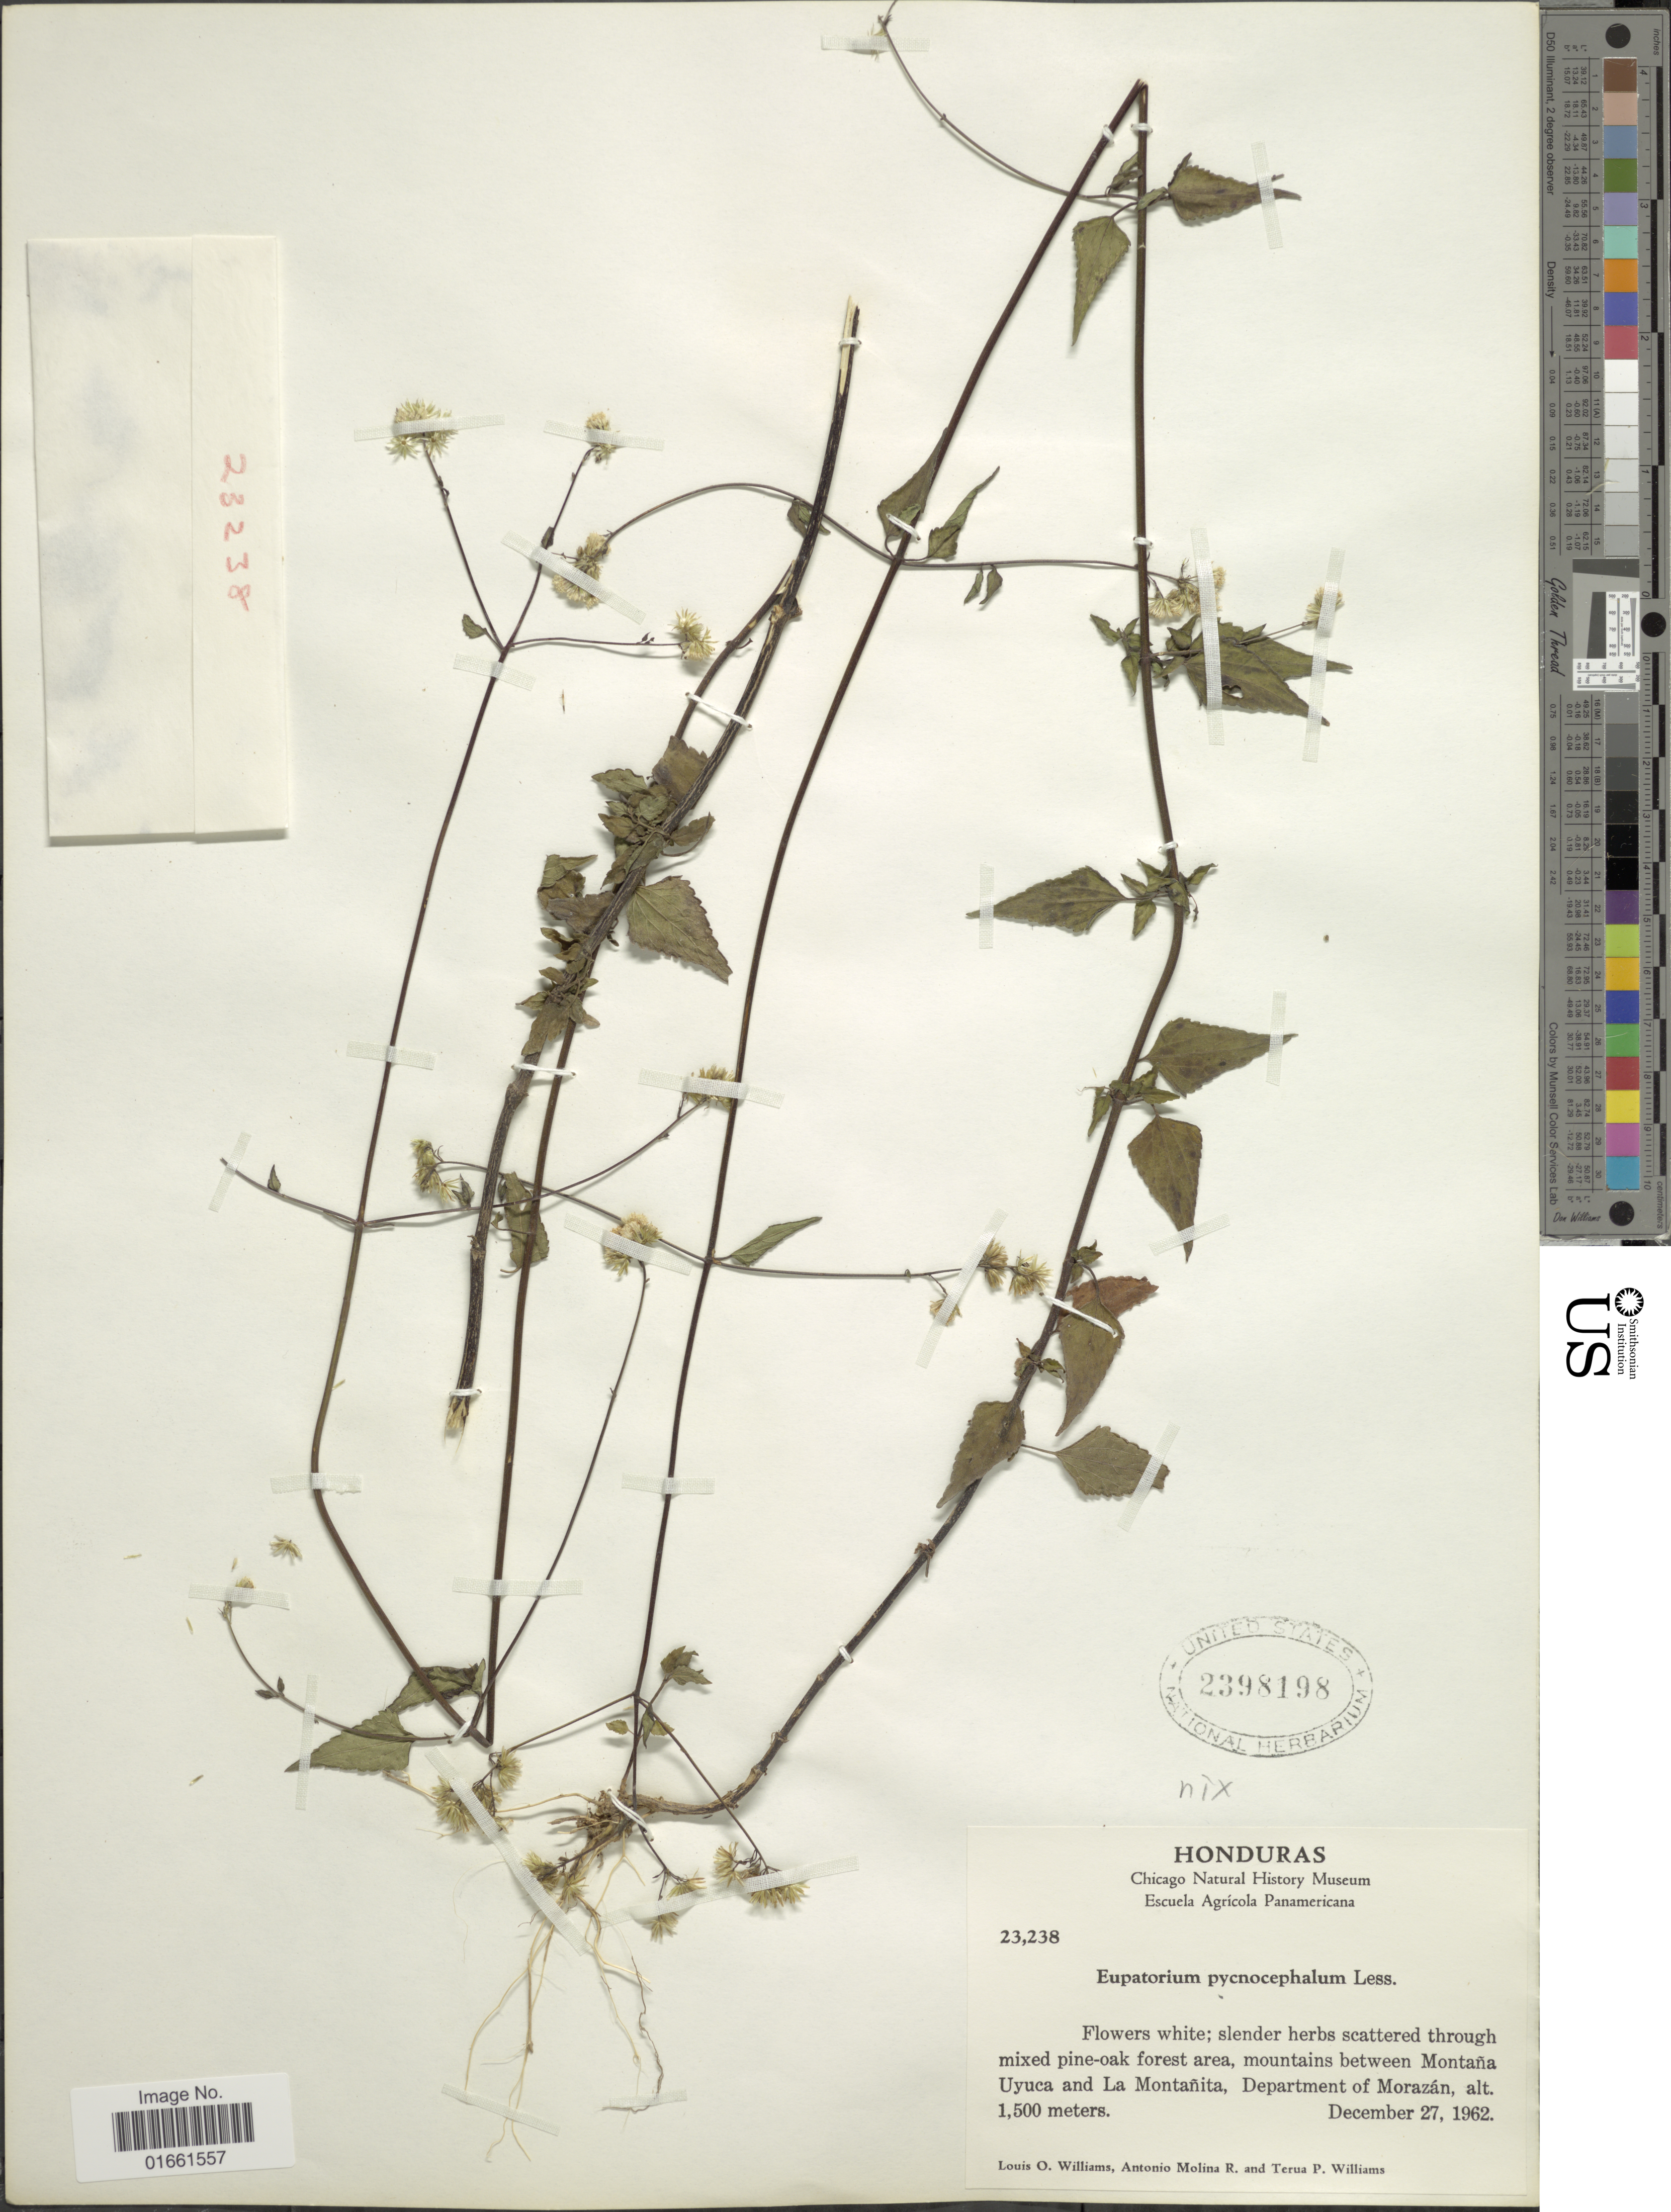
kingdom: Plantae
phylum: Tracheophyta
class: Magnoliopsida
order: Asterales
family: Asteraceae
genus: Fleischmannia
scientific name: Fleischmannia nix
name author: R.M. King & H. Rob.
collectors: L. O. Williams, A. Molina R. & T. P. Williams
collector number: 23238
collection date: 1962-12-27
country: Honduras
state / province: Fco. Morazán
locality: Mountains between Montana Uyuca and La Montanita, Department of Morazan.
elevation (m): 1500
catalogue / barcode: US 2398198